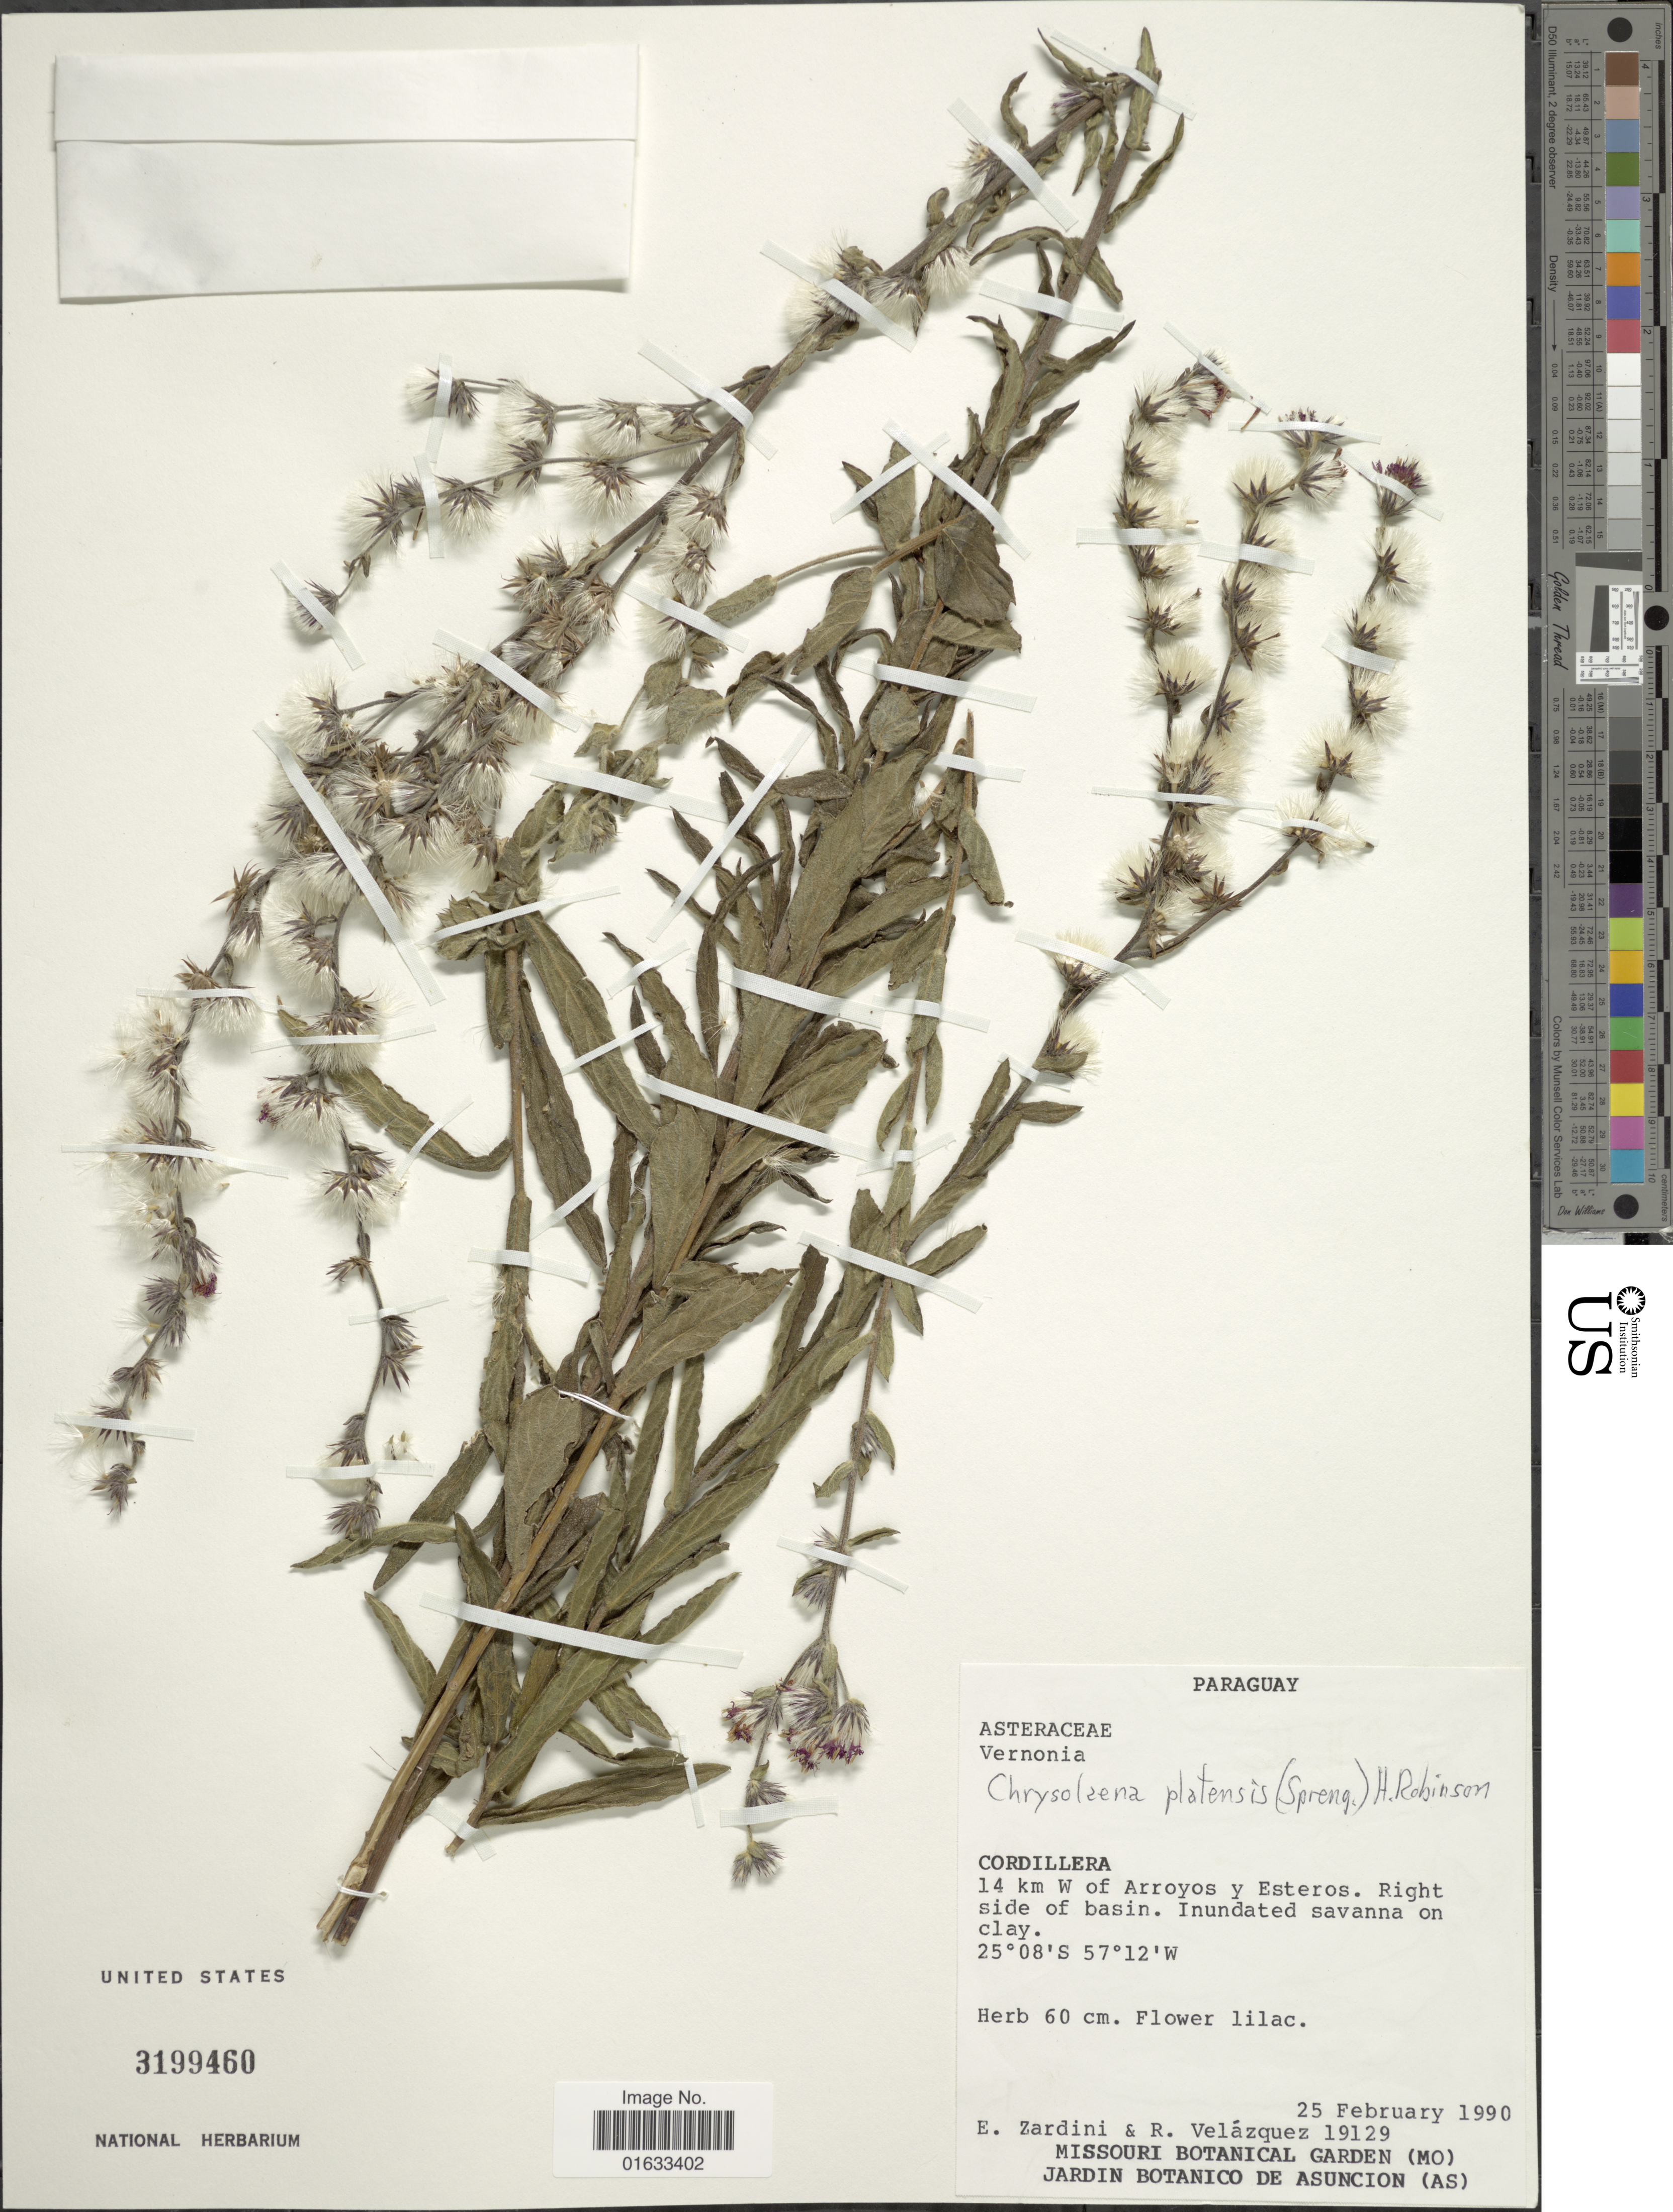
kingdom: Plantae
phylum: Tracheophyta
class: Magnoliopsida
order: Asterales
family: Asteraceae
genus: Chrysolaena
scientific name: Chrysolaena platensis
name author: (Spreng.) H. Rob.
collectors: E. M. Zardini & R. Velázquez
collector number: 19129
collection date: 1990-02-25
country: Paraguay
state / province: Cordillera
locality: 14 km W of Arroyos y Esteros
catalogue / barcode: US 3199460